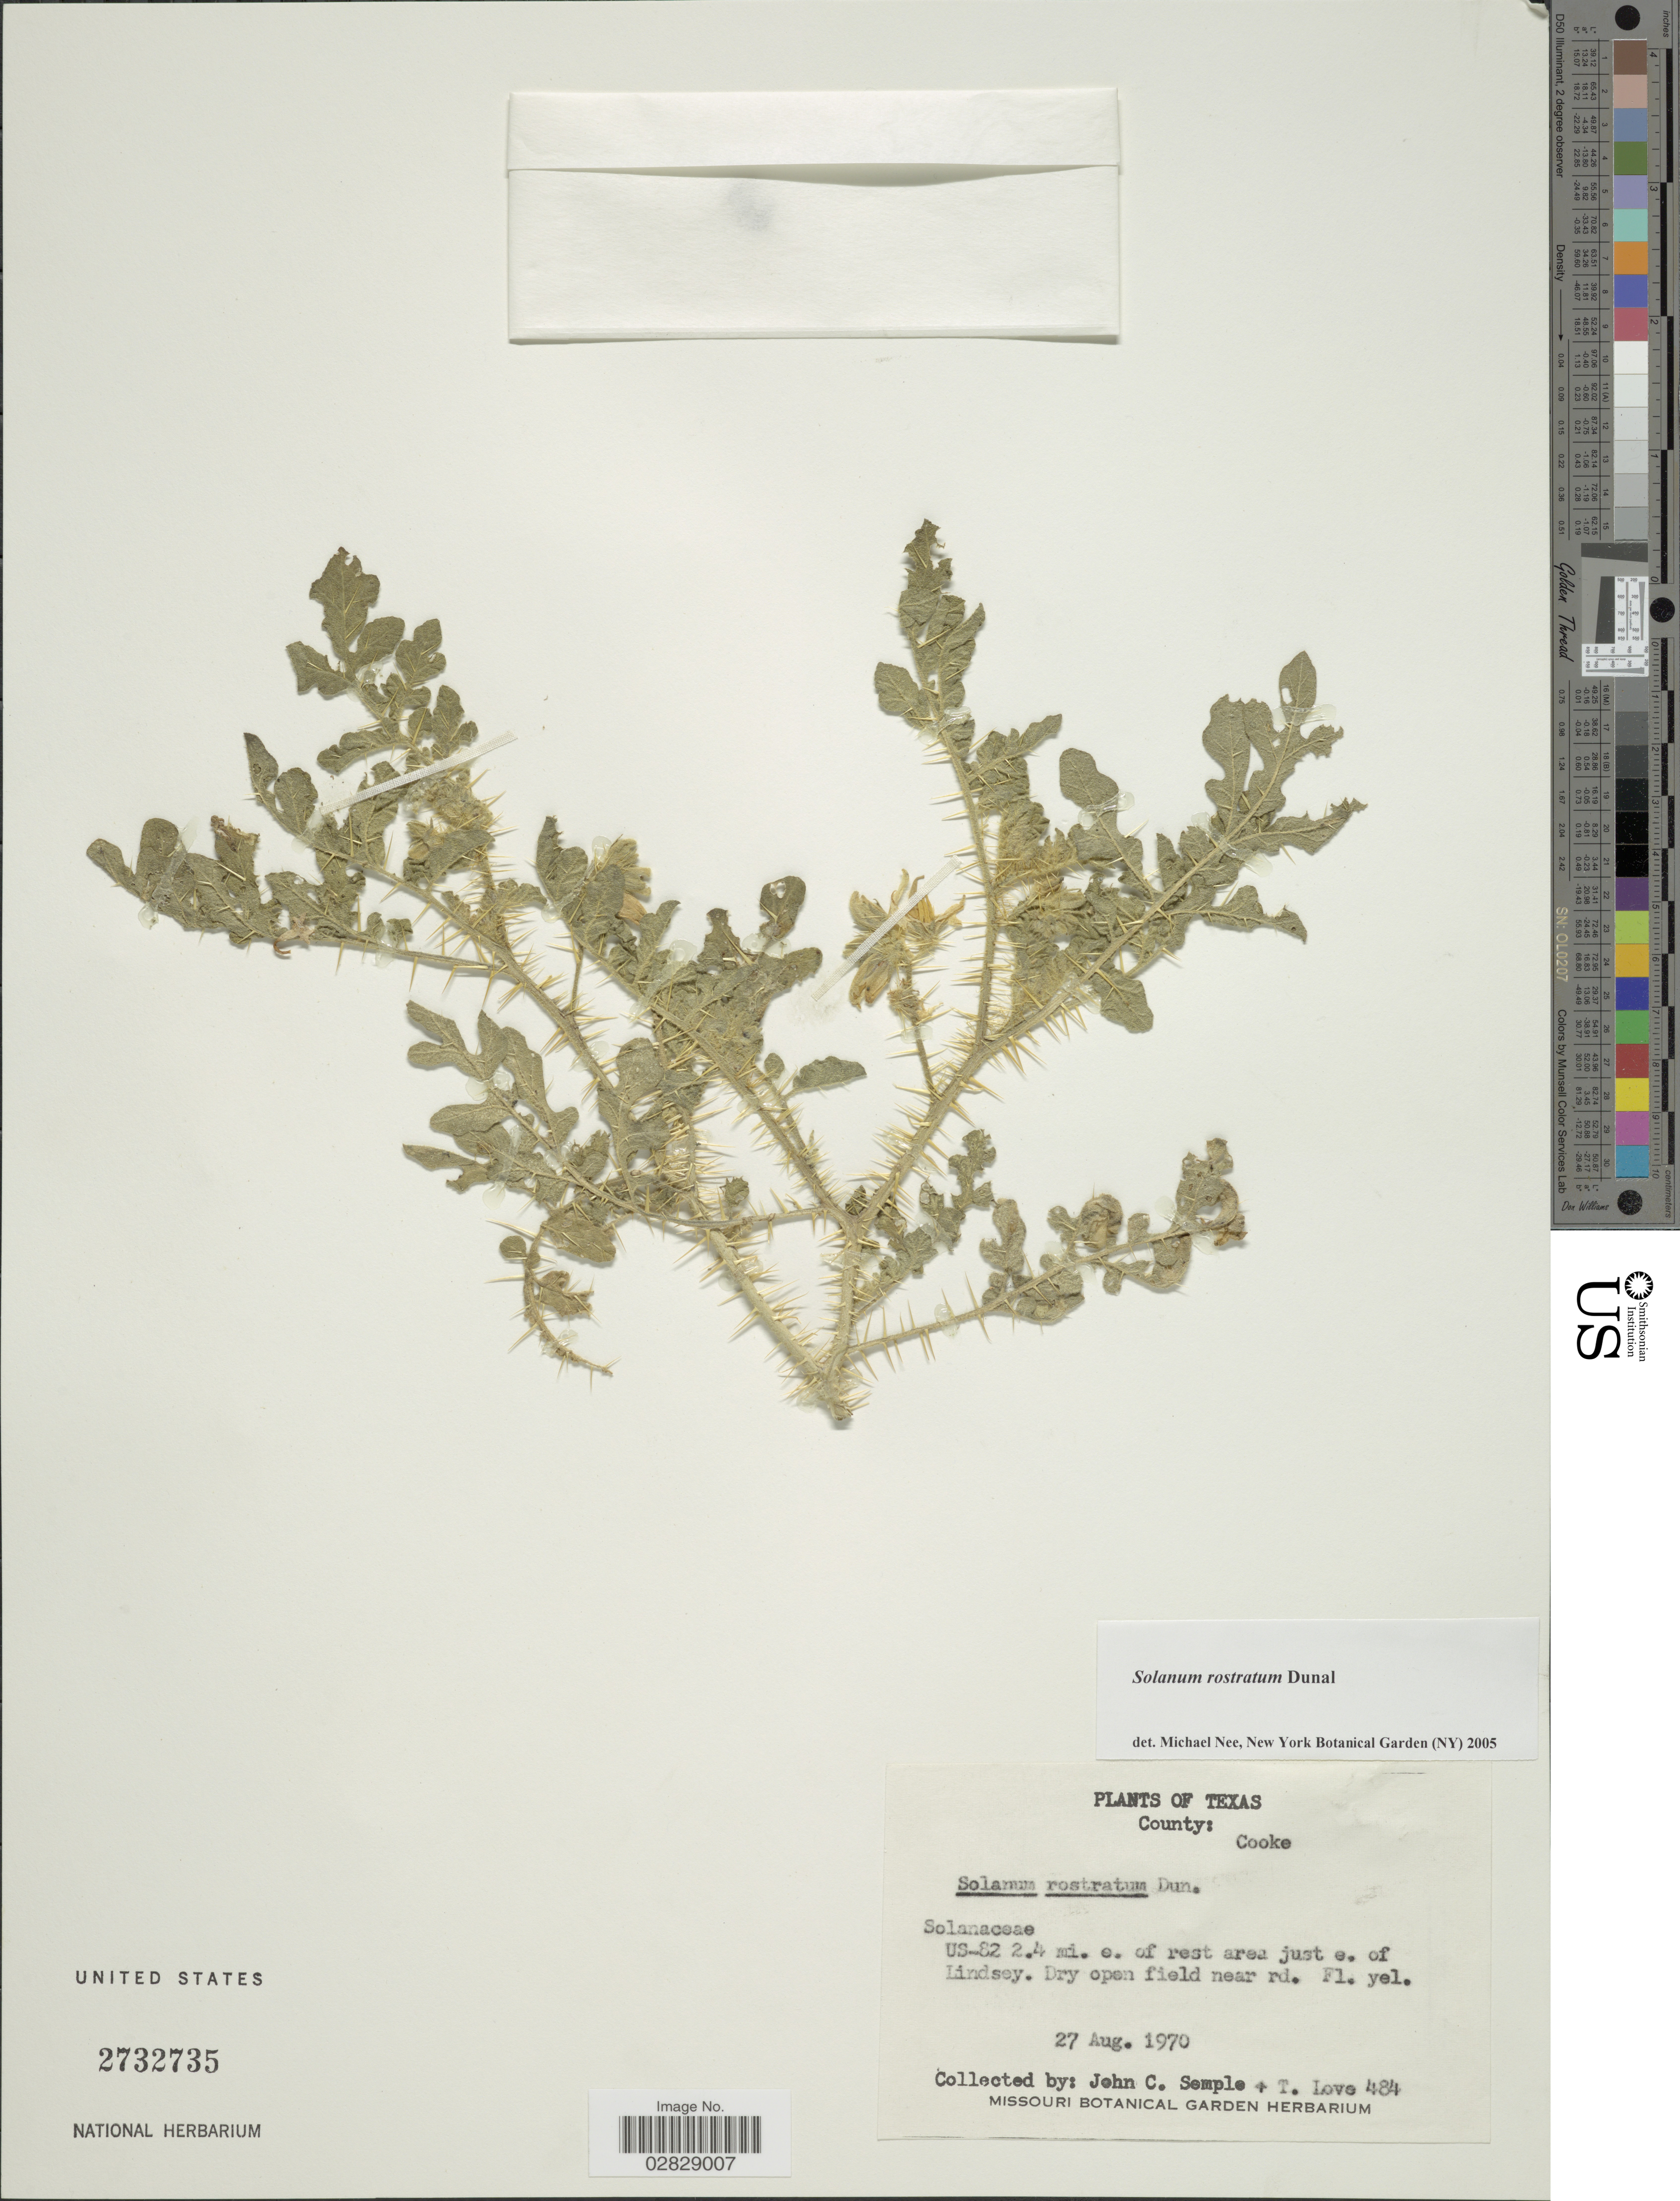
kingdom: Plantae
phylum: Tracheophyta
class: Magnoliopsida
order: Solanales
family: Solanaceae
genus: Solanum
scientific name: Solanum rostratum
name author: Dunal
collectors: J. C. Semple & T. Love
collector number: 484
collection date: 1970-08-27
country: United States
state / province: Texas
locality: County: Cooke. US-82 2.4 mi. e. of rest area just e. of Lindsey. Dry open field near rd.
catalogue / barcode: US 2732735